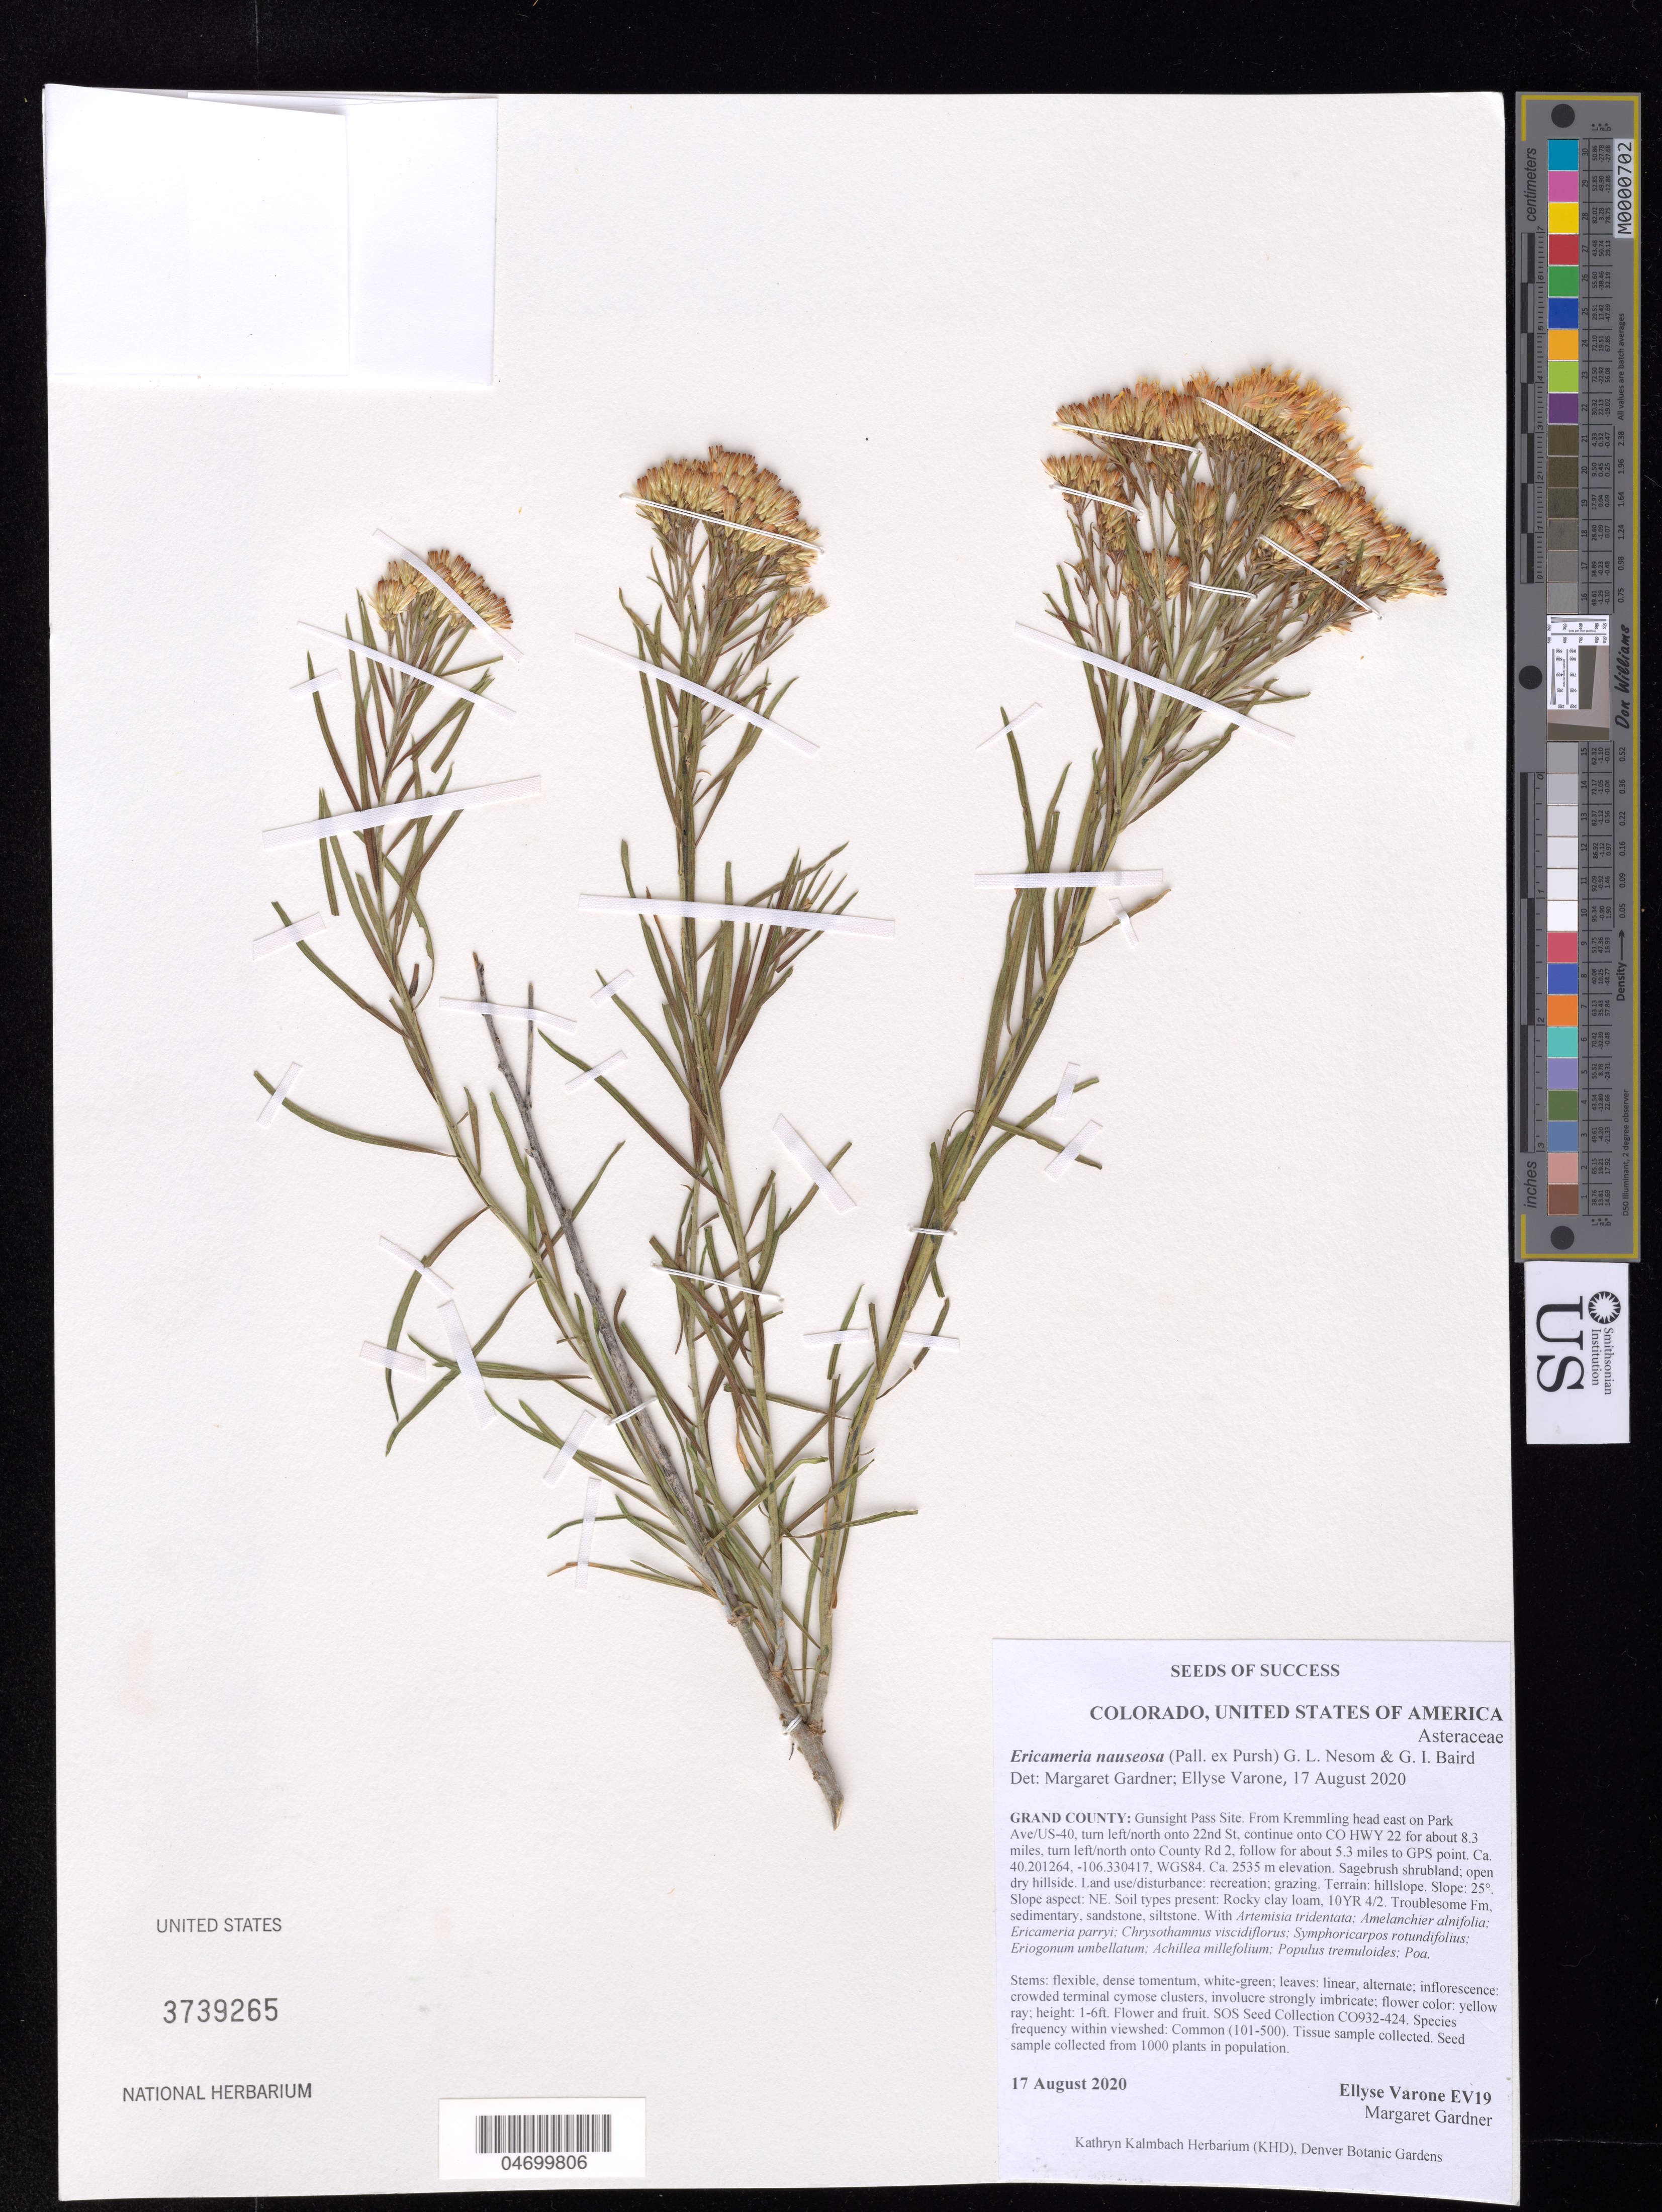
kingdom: Plantae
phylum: Tracheophyta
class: Magnoliopsida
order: Asterales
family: Asteraceae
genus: Ericameria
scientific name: Ericameria nauseosa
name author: (Pall. ex Pursh) G.L. Nesom & G.I. Baird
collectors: E. Varone & M. Gardner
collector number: EV19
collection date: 2020-08-17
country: United States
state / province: Colorado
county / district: Grand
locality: Gunsight Pass Site.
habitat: Sagebrush shrubland, open dry hillside. Rocky clay loam soil. With Poa, Artemisia tridentata, Populus tremuloides, etc.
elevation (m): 2535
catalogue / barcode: US 3739265